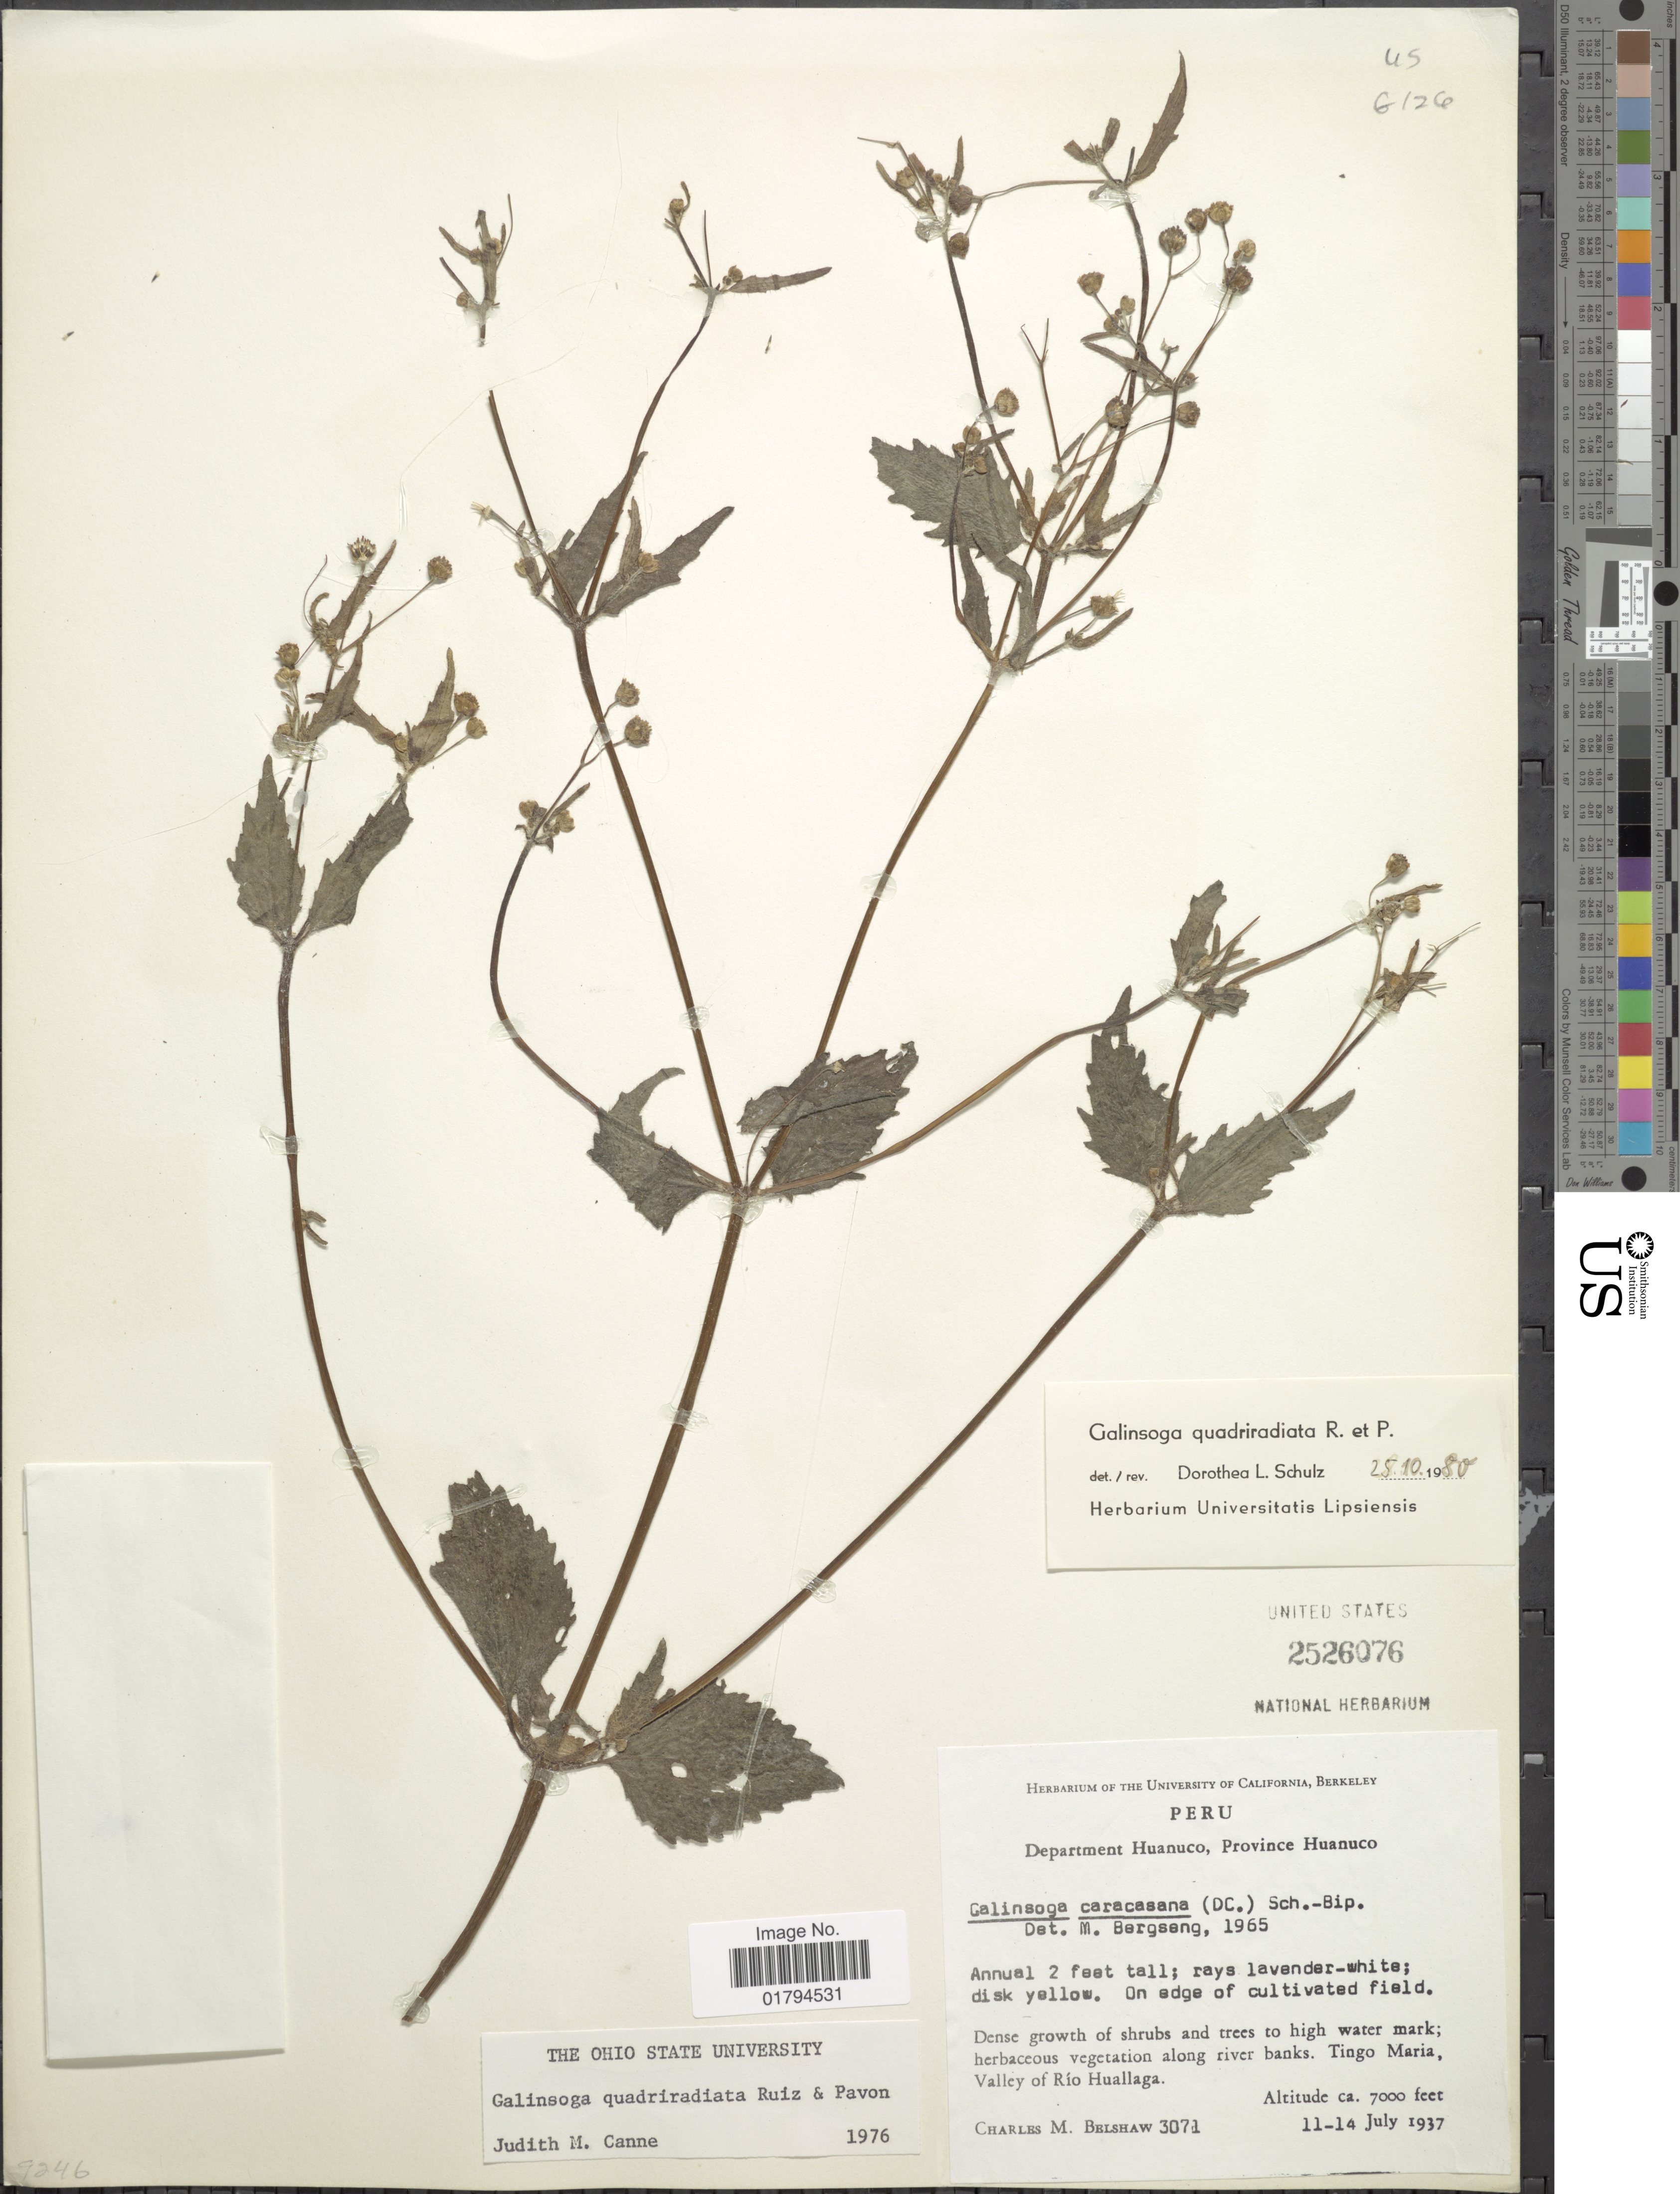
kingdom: Plantae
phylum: Tracheophyta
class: Magnoliopsida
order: Asterales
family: Asteraceae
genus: Galinsoga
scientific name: Galinsoga quadriradiata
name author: Ruiz & Pav.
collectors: C. Shaw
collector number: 3071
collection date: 1937-07-11/1937-07-14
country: Peru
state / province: Huánuco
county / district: Huánuco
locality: Province Huanuco. Tingo Maria, valley of Rio Huallaga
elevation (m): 2134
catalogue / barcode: US 2526076